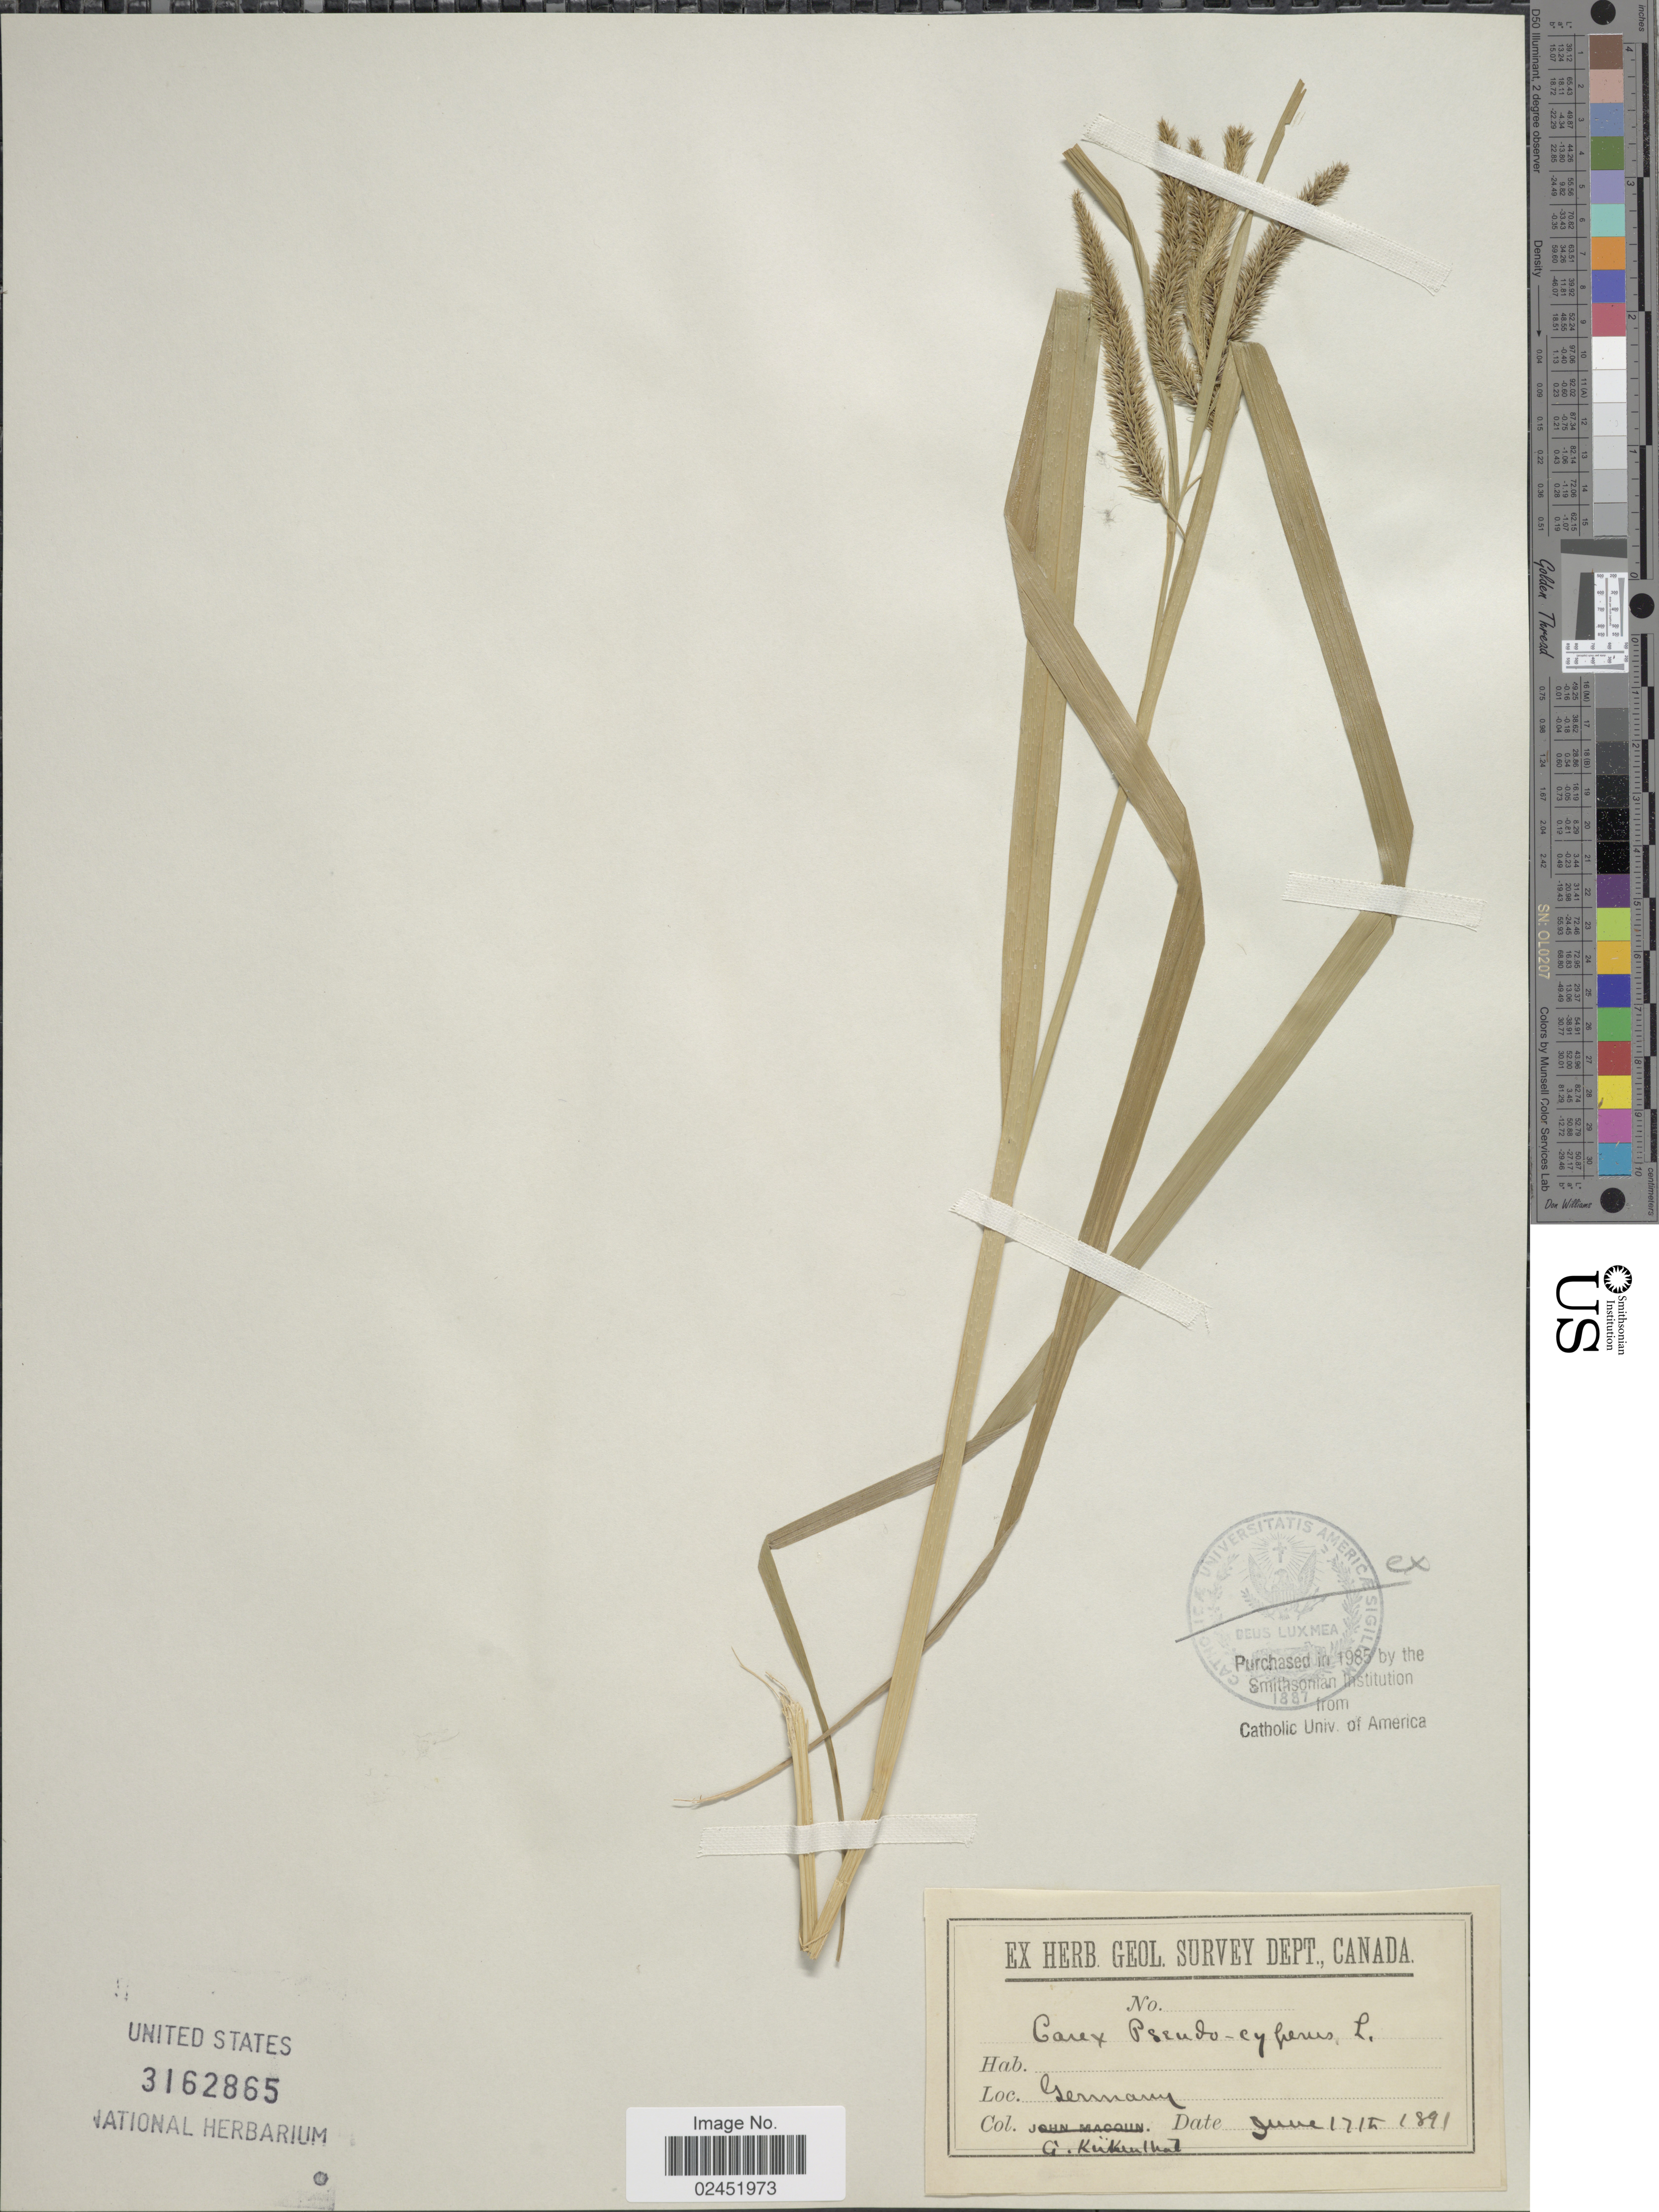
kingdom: Plantae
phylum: Tracheophyta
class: Liliopsida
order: Poales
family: Cyperaceae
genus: Carex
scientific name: Carex pseudocyperus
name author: L.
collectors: G. Kükenthal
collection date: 1891-06-17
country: Germany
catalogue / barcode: US 3162865